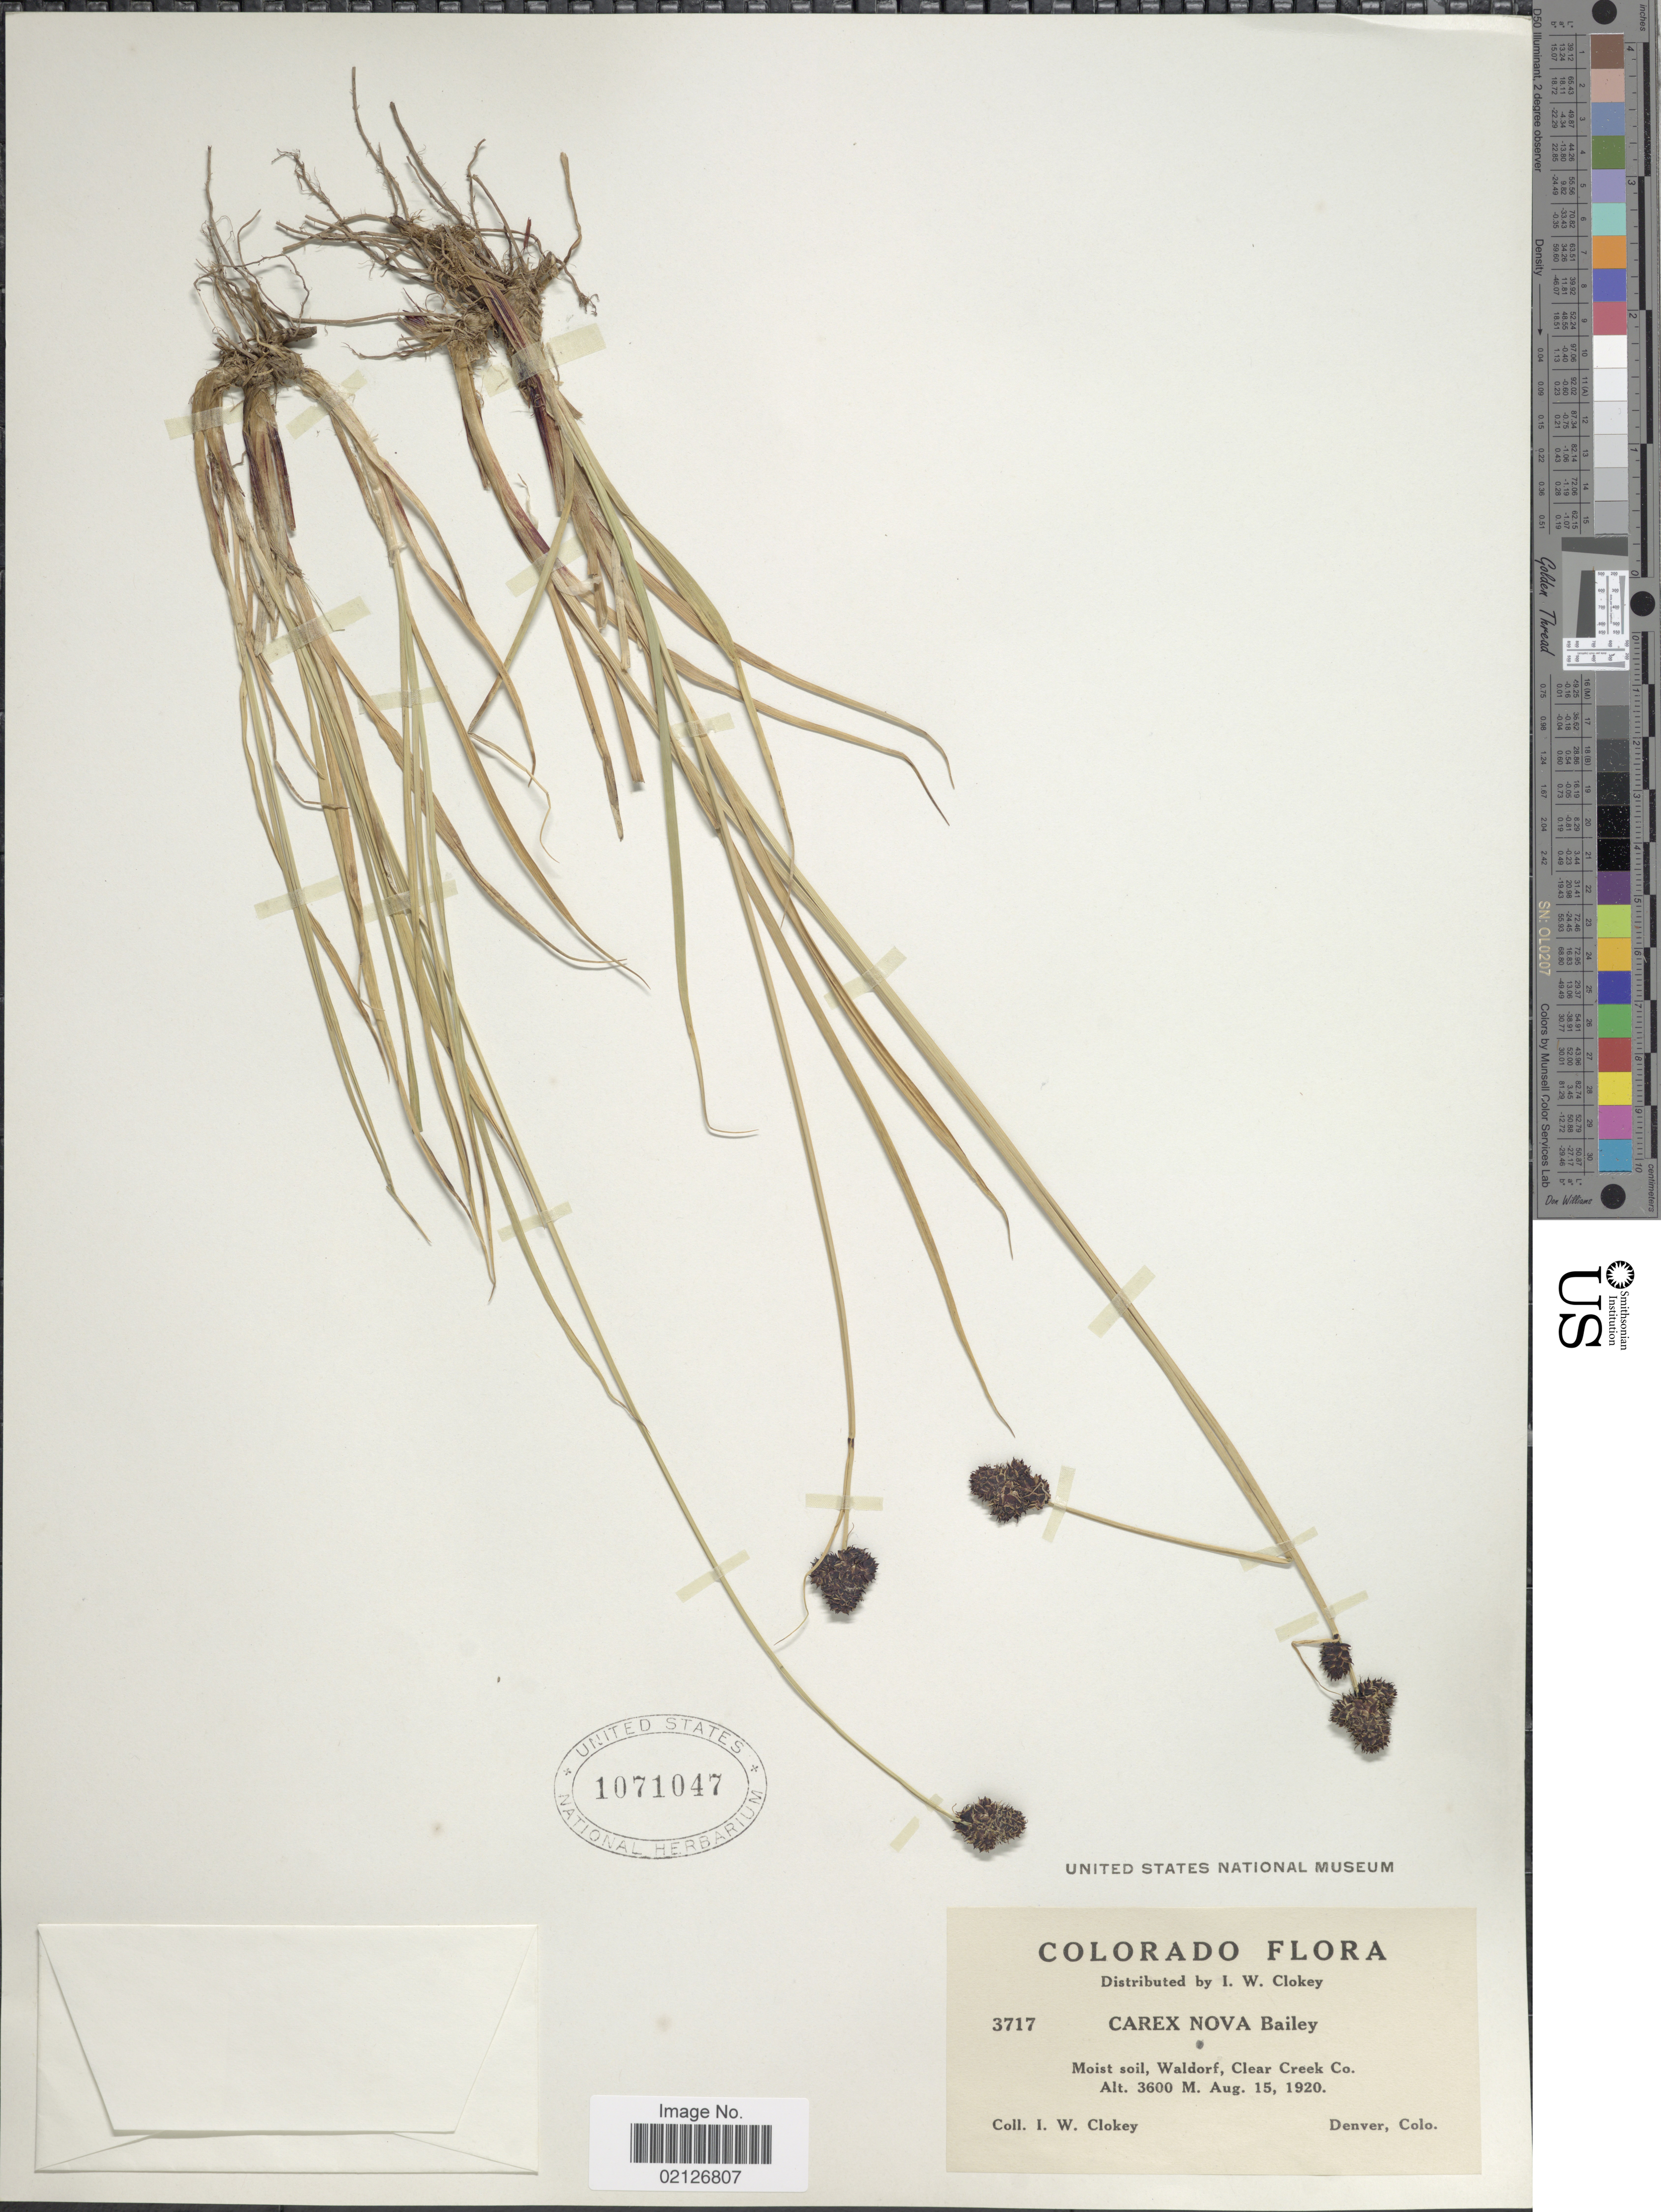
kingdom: Plantae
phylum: Tracheophyta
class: Liliopsida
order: Poales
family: Cyperaceae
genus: Carex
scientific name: Carex nova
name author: L.H. Bailey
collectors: I. W. Clokey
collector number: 3717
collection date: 1920-08-15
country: United States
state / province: Colorado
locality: Moist soil, Waldorf, Clear Creek Co.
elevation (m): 3600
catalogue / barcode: US 1071047